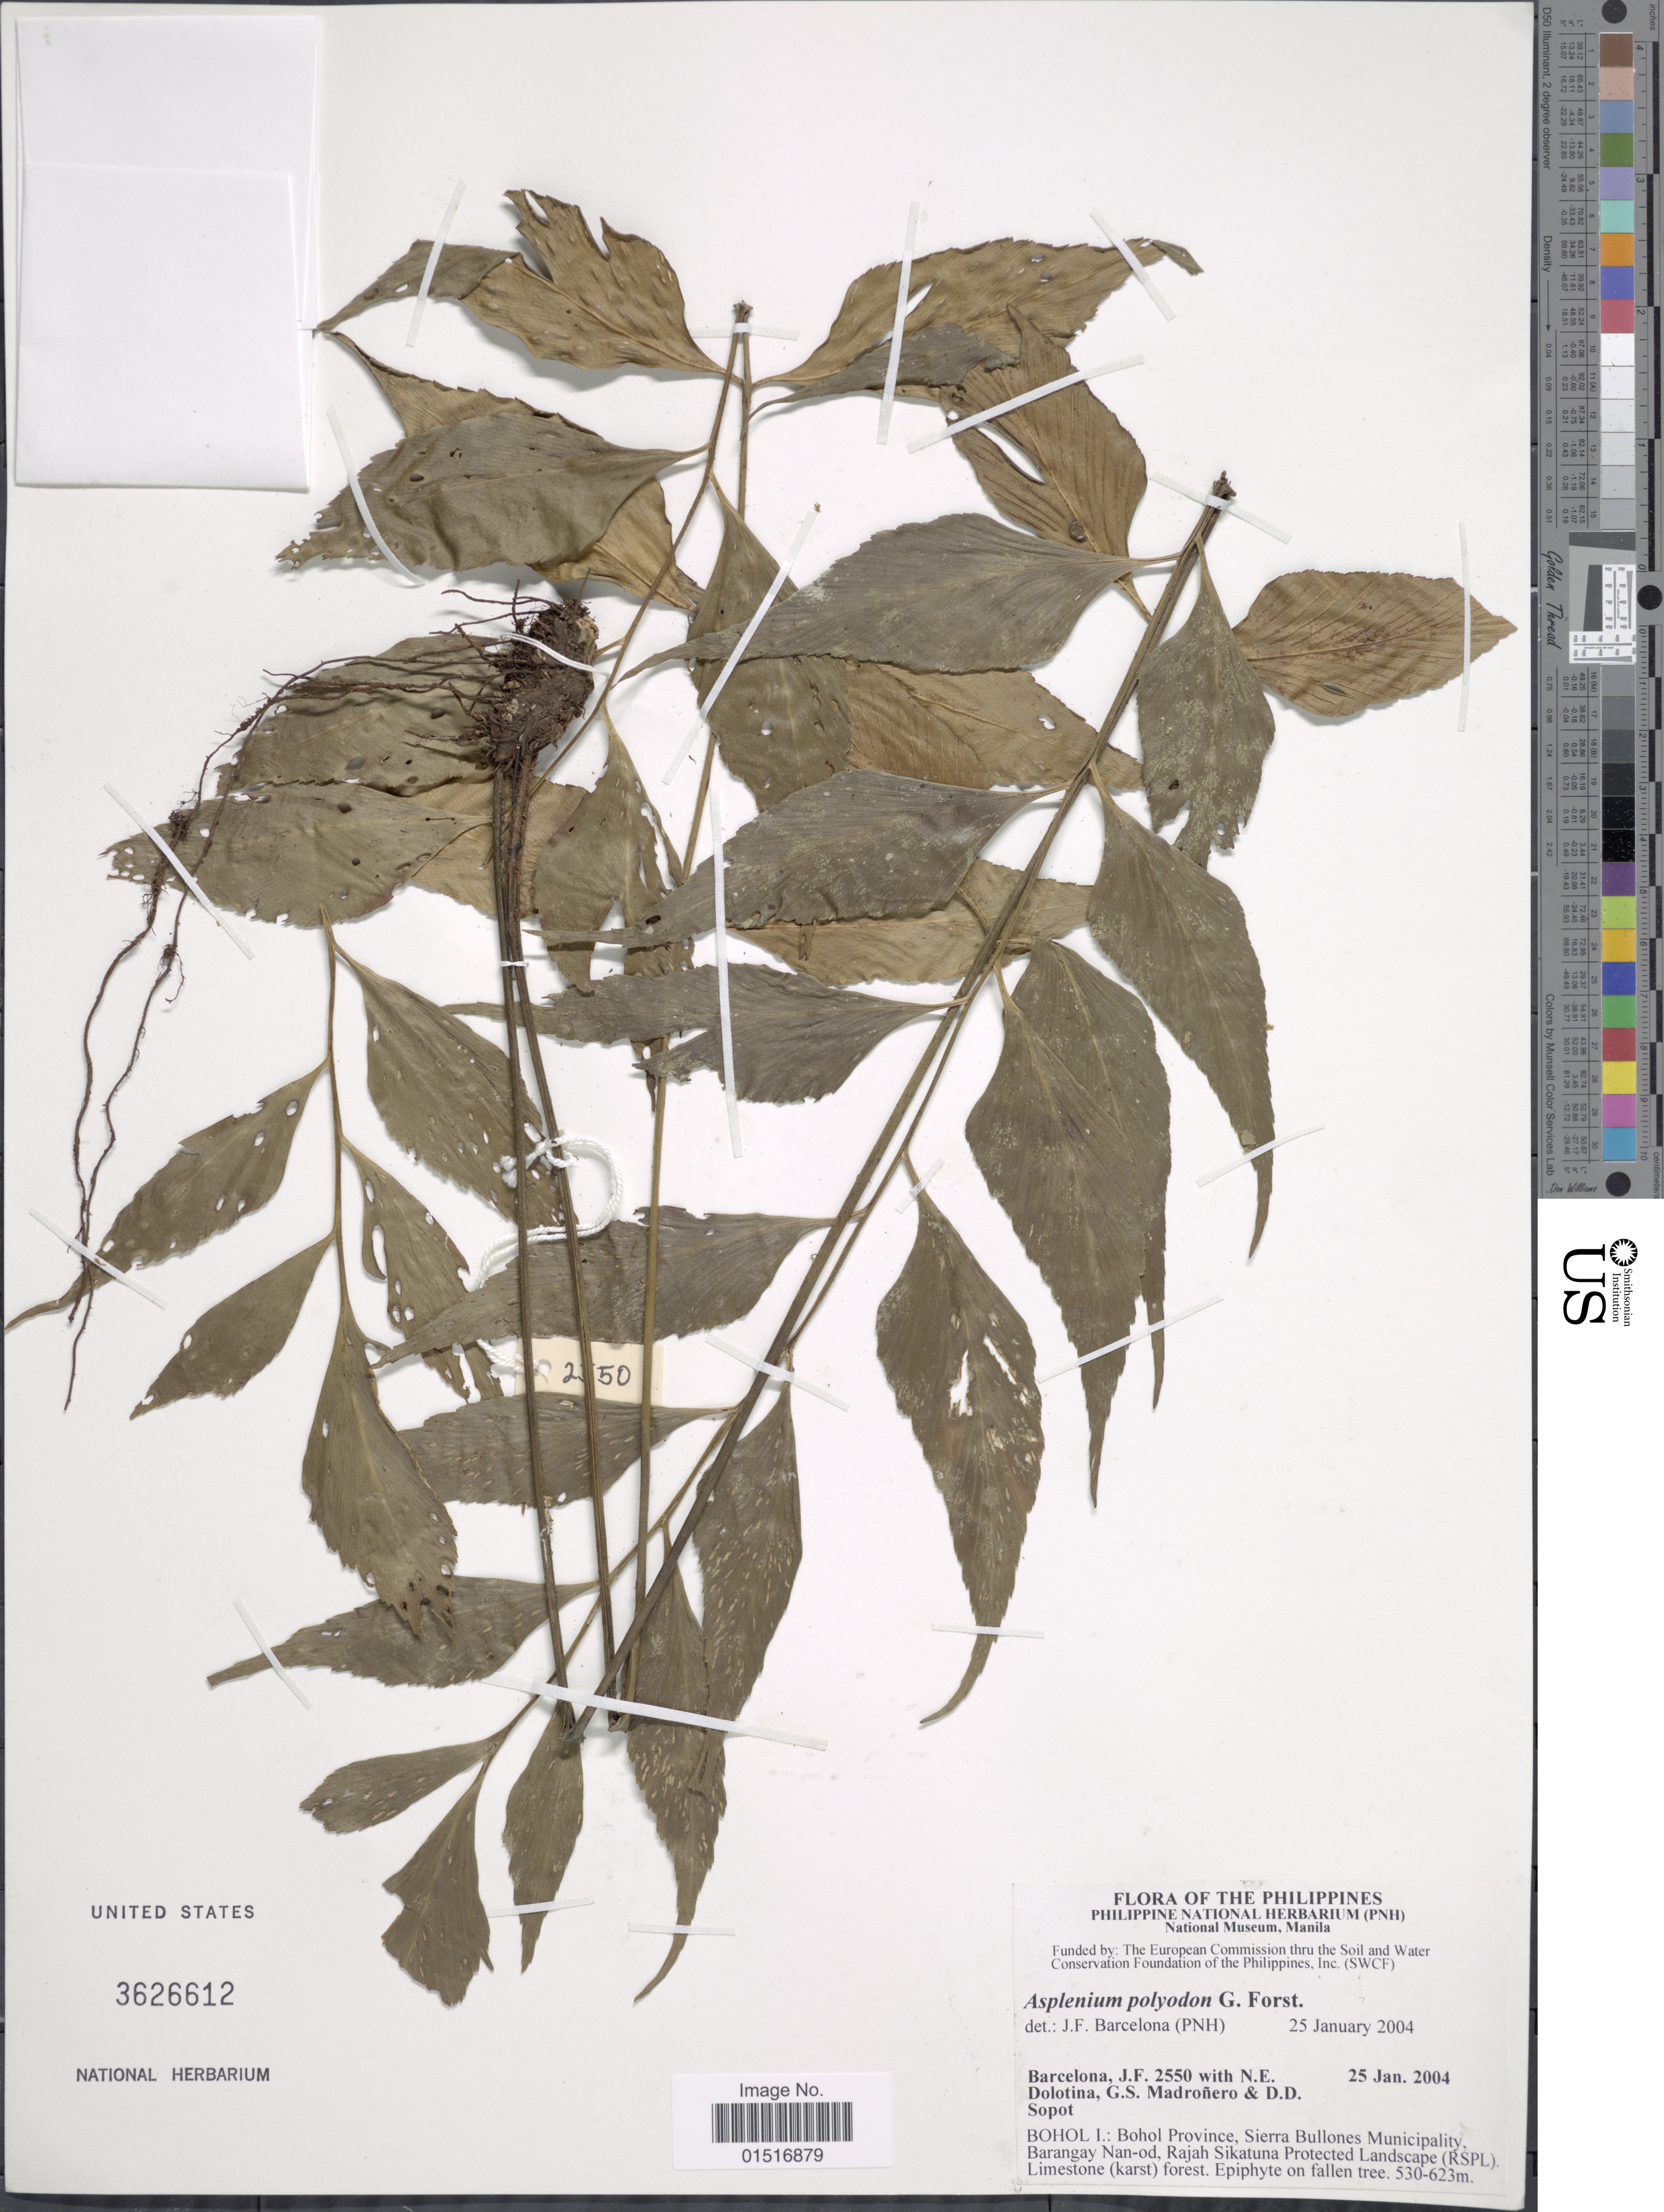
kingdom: Plantae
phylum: Tracheophyta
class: Polypodiopsida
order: Polypodiales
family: Aspleniaceae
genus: Asplenium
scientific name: Asplenium polyodon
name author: G. Forst.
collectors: J. F. Barcelona, N. Dolotina, G. Madroñero & D. Sopot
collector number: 2550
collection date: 2004-01-25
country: Philippines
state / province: Central Visayas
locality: Bohol I.: Bohol Province, Sierra Bullones Municipality, Barangay Nan-od, Rajah Sikatuna Protected Landscape (RSPL). Limestone (karst) forest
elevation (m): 530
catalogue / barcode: US 3626612